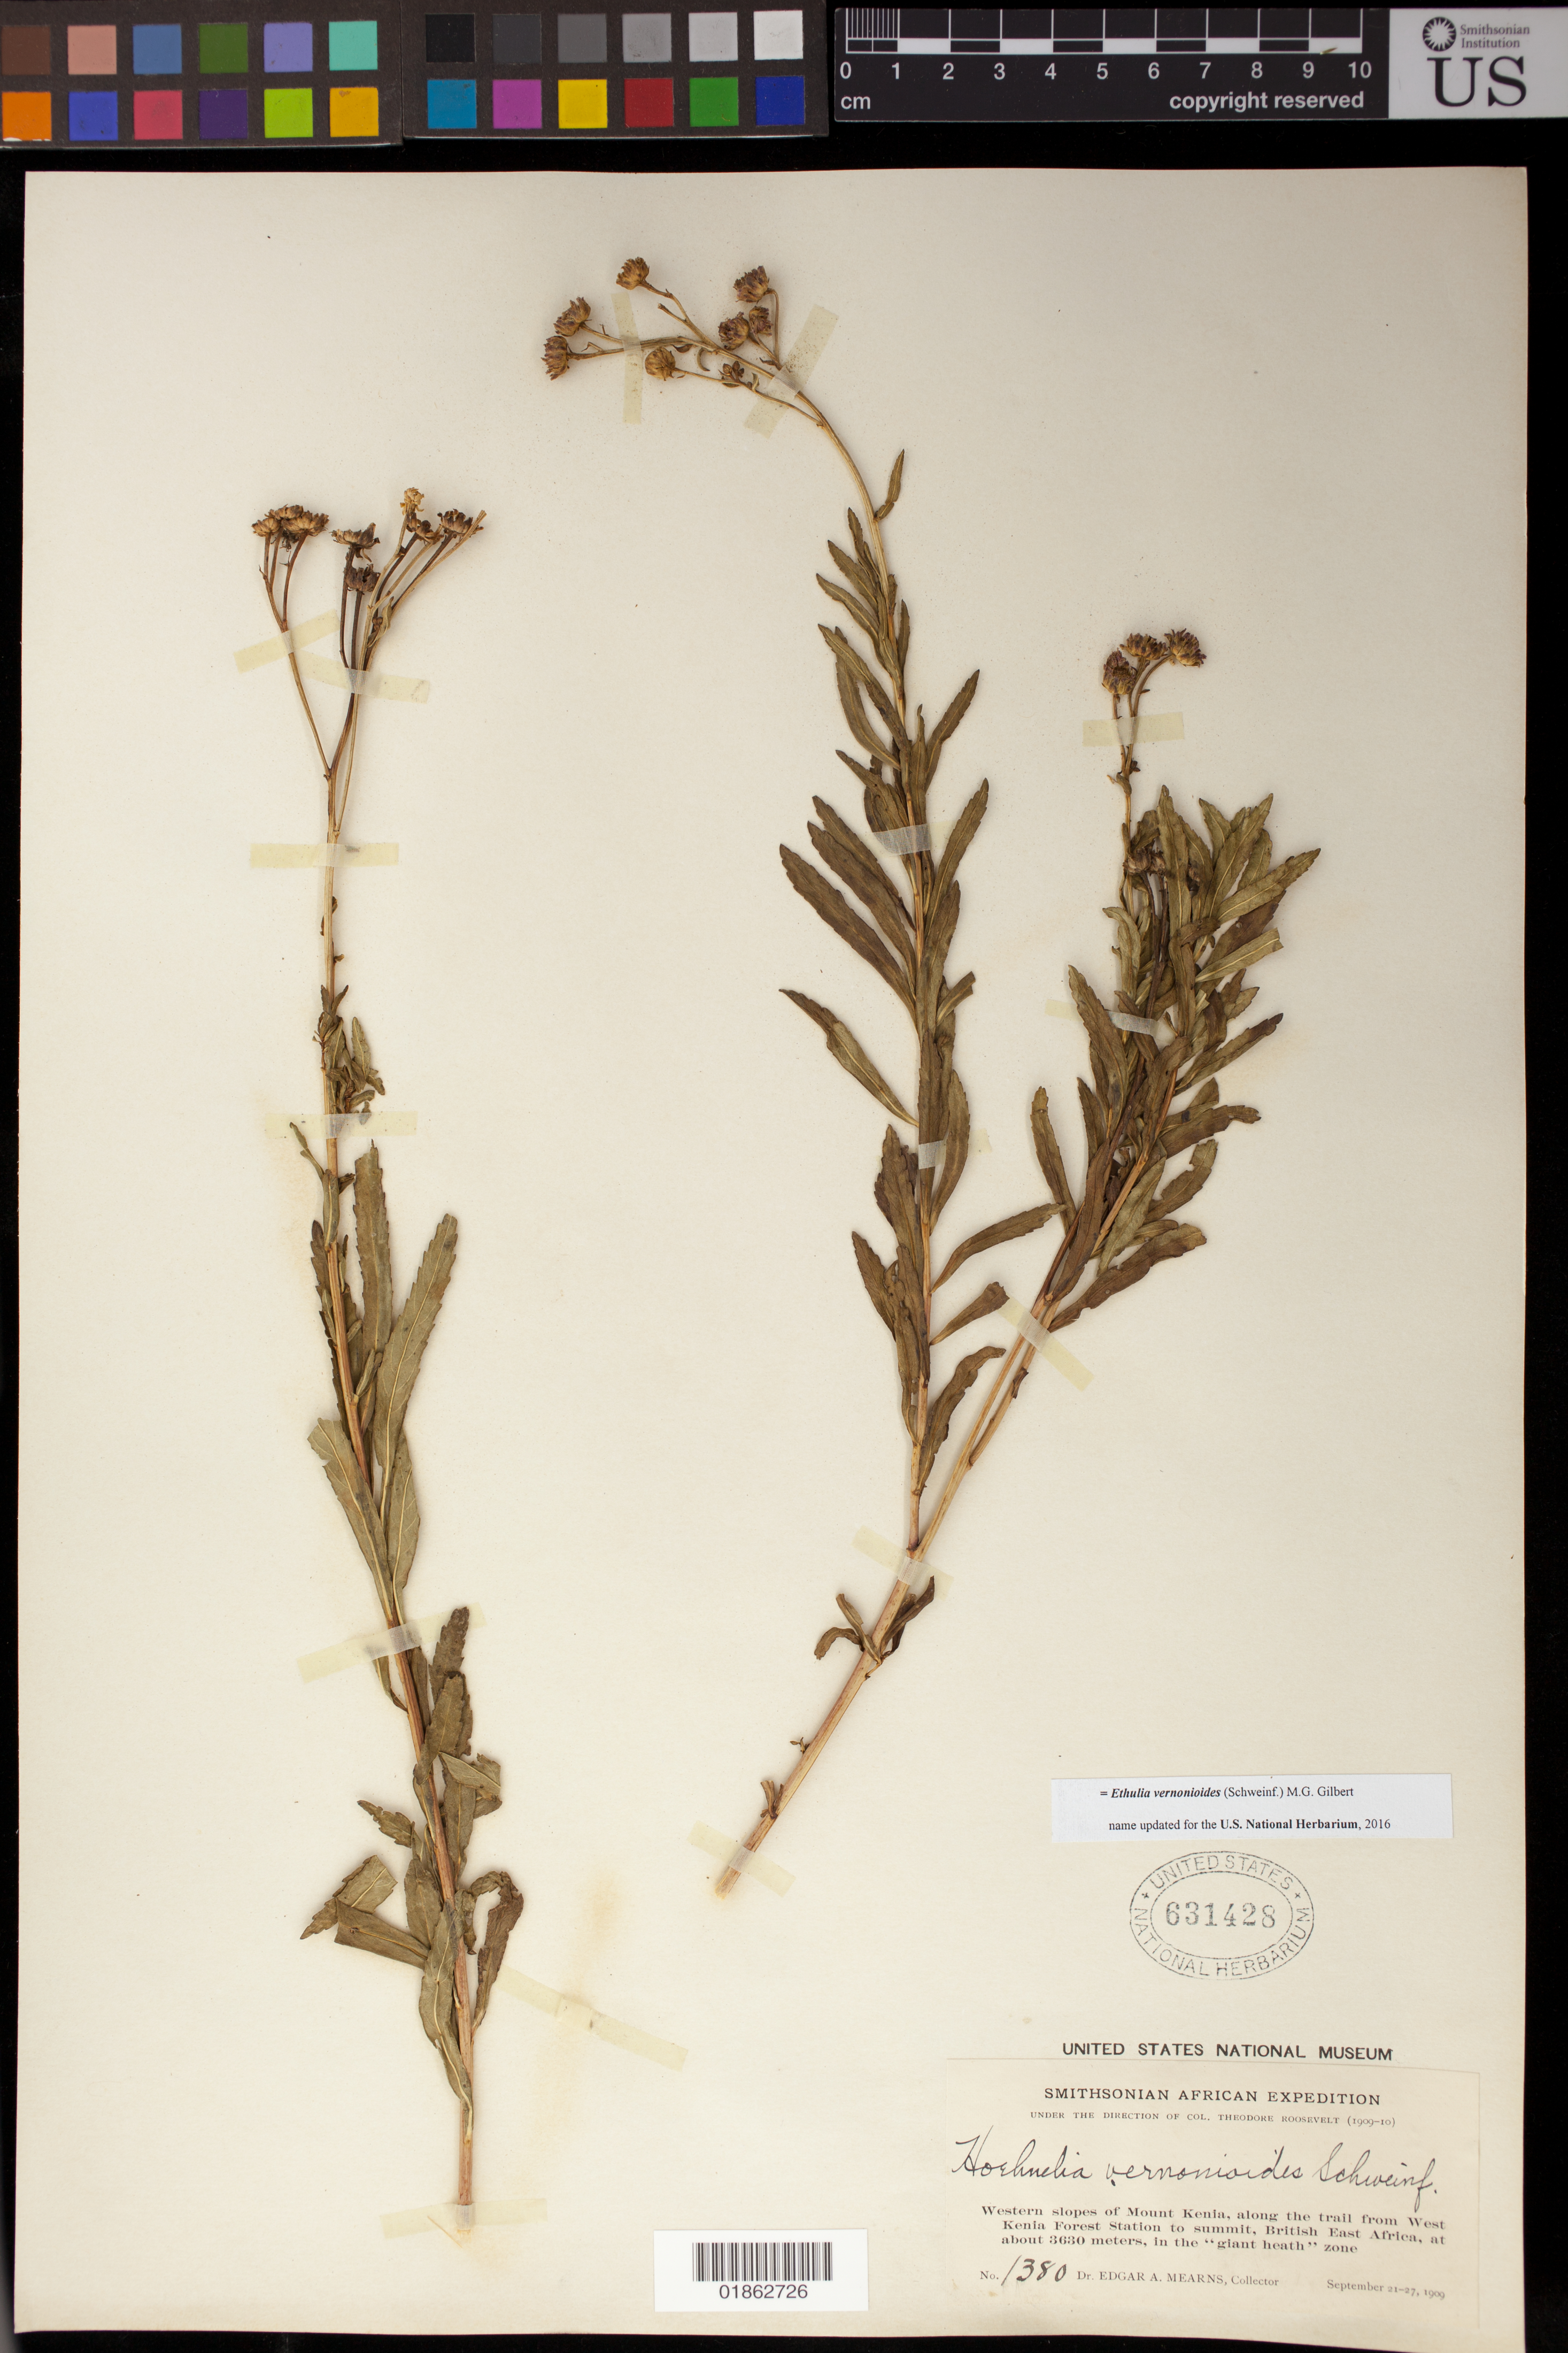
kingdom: Plantae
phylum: Tracheophyta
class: Magnoliopsida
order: Asterales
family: Asteraceae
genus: Ethulia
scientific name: Ethulia vernonioides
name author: (Schweinf.) M.G. Gilbert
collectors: E. A. Mearns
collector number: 1380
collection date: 1909-09-21/1909-09-27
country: Kenya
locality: Western slopes of Mount Kenia, along the trail from West Kenia Forest Station to summit, British East Africa, in the "giant heath" zone.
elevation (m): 3630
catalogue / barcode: US 631428